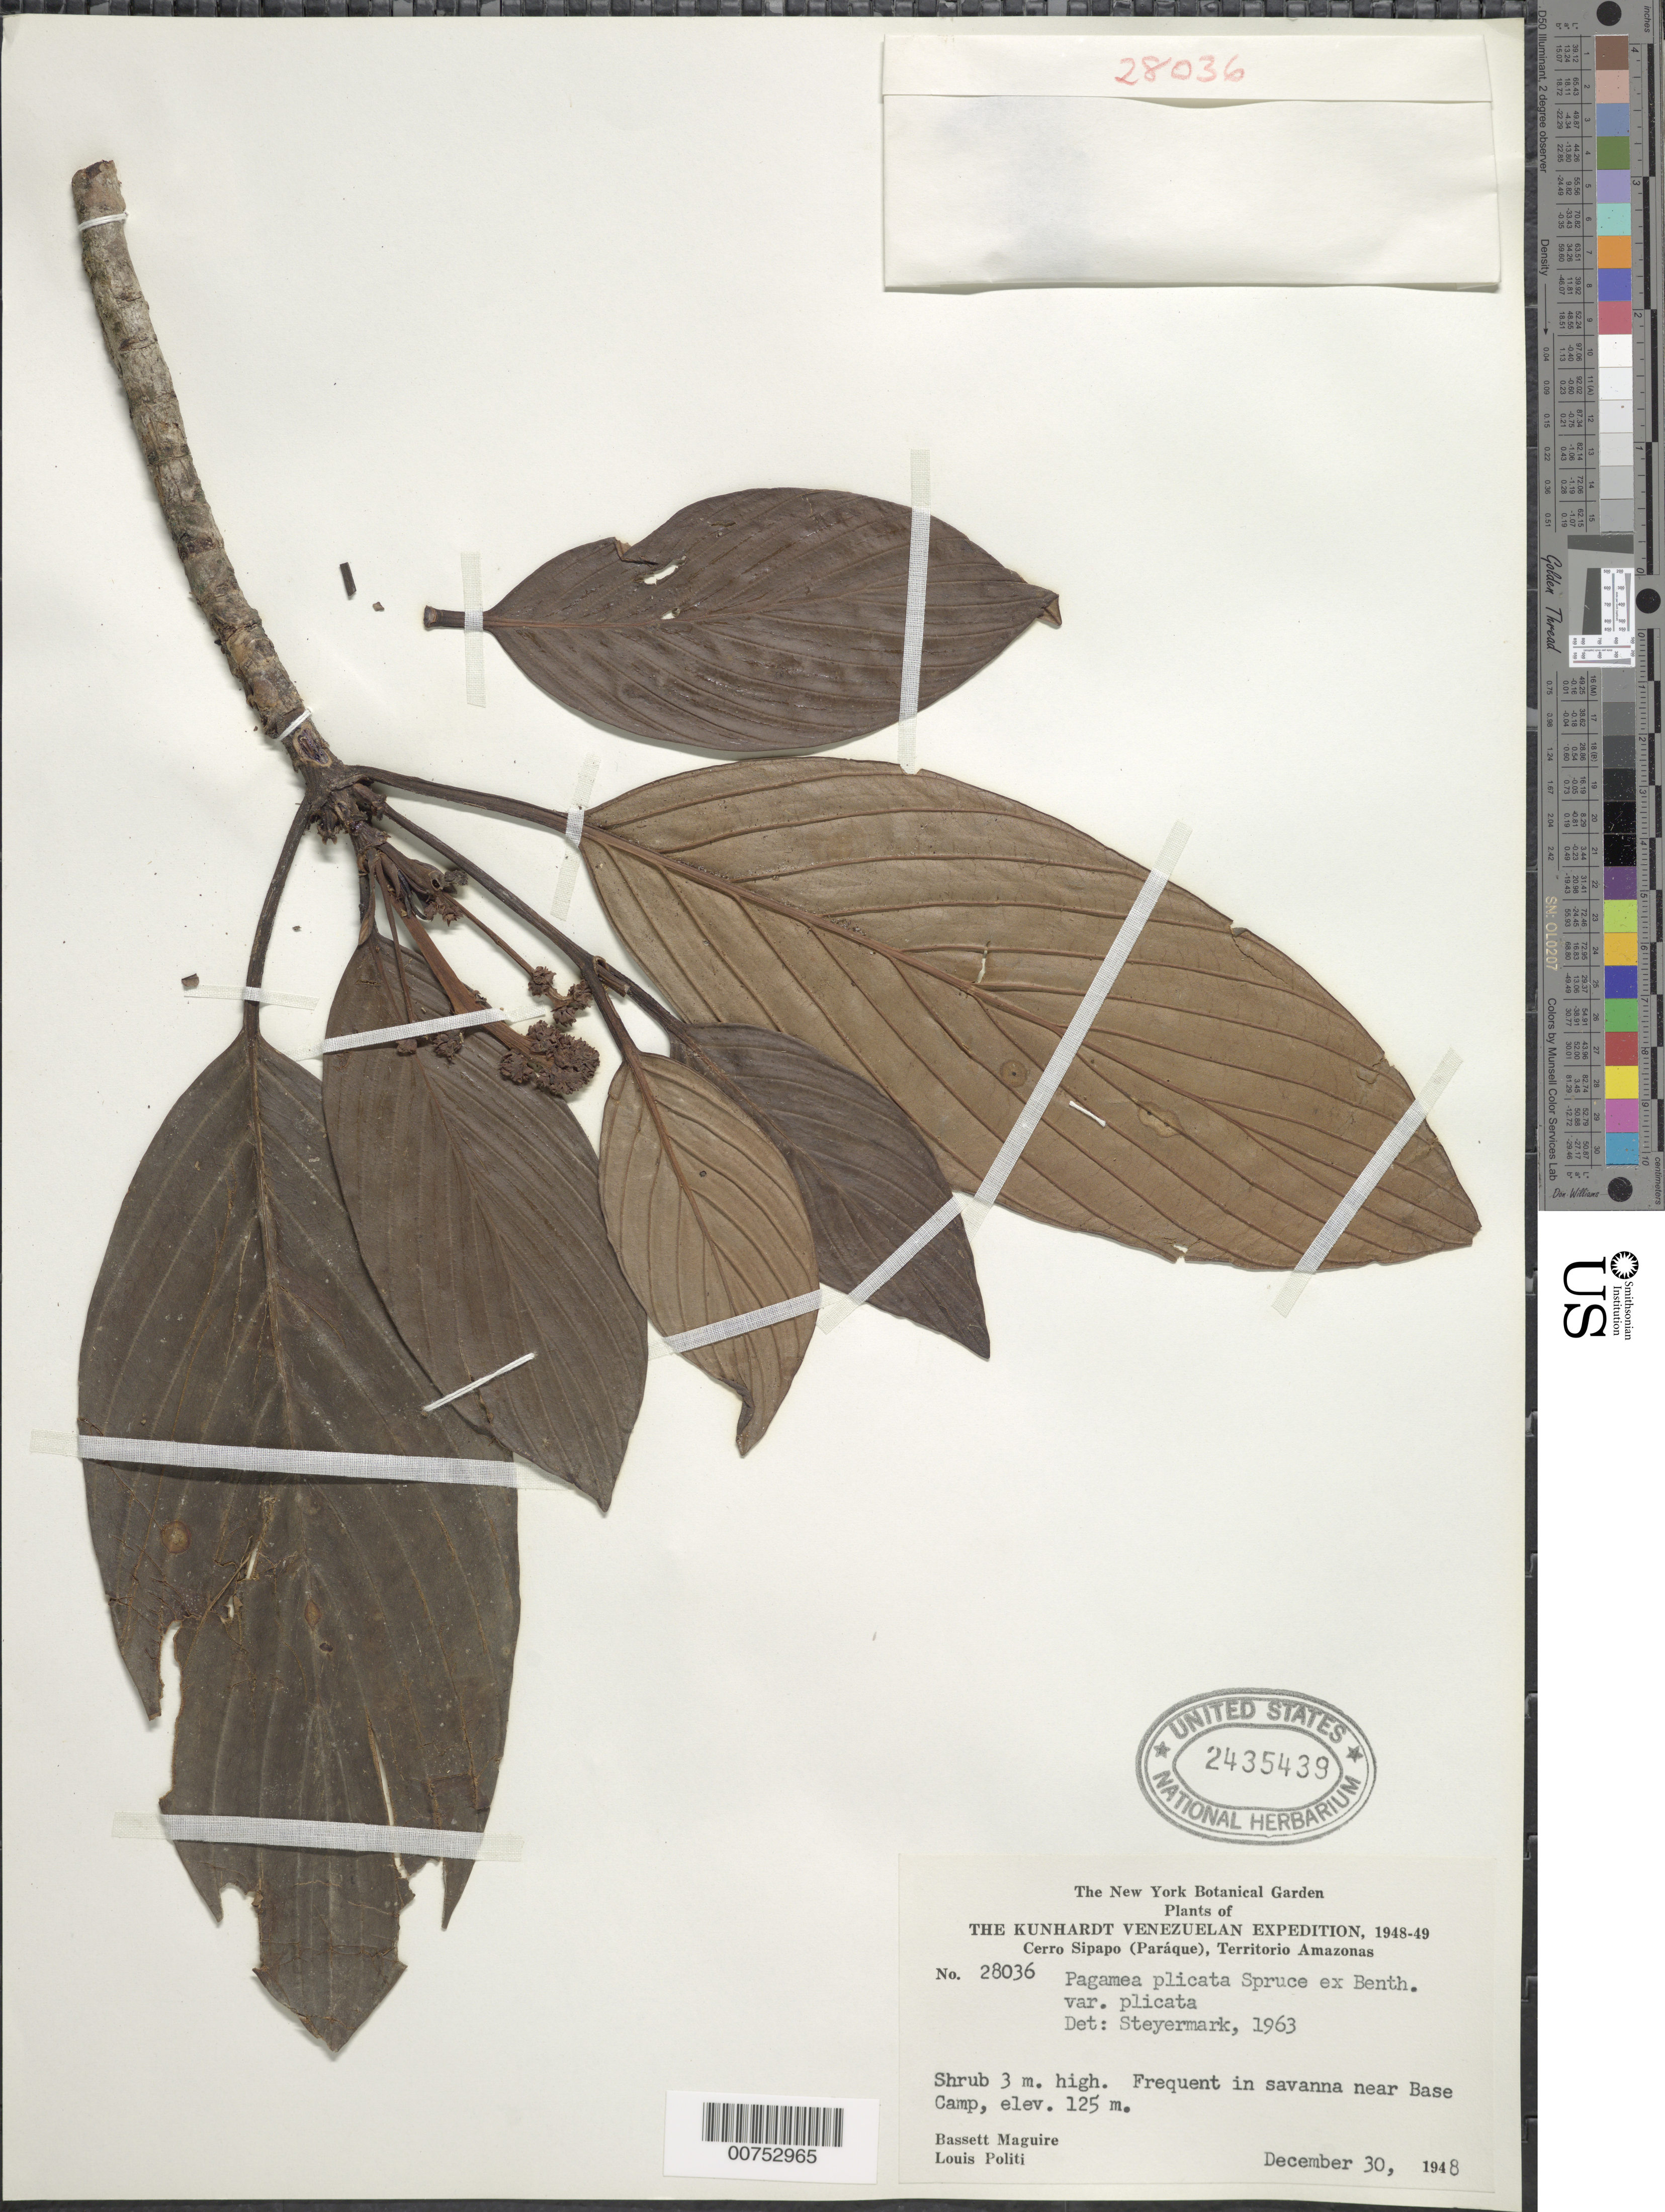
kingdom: Plantae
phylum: Tracheophyta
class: Magnoliopsida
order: Gentianales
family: Rubiaceae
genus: Pagamea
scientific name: Pagamea plicata var. plicata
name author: Spruce ex Benth.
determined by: Steyermark, Julian A., (VEN)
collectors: B. Maguire & L. Politi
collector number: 28036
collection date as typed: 30-Dec-48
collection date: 1948-12-30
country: Venezuela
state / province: Amazonas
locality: Cerro Sipapo (Paráque), Base Camp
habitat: Savanna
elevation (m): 125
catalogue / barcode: US 2435439